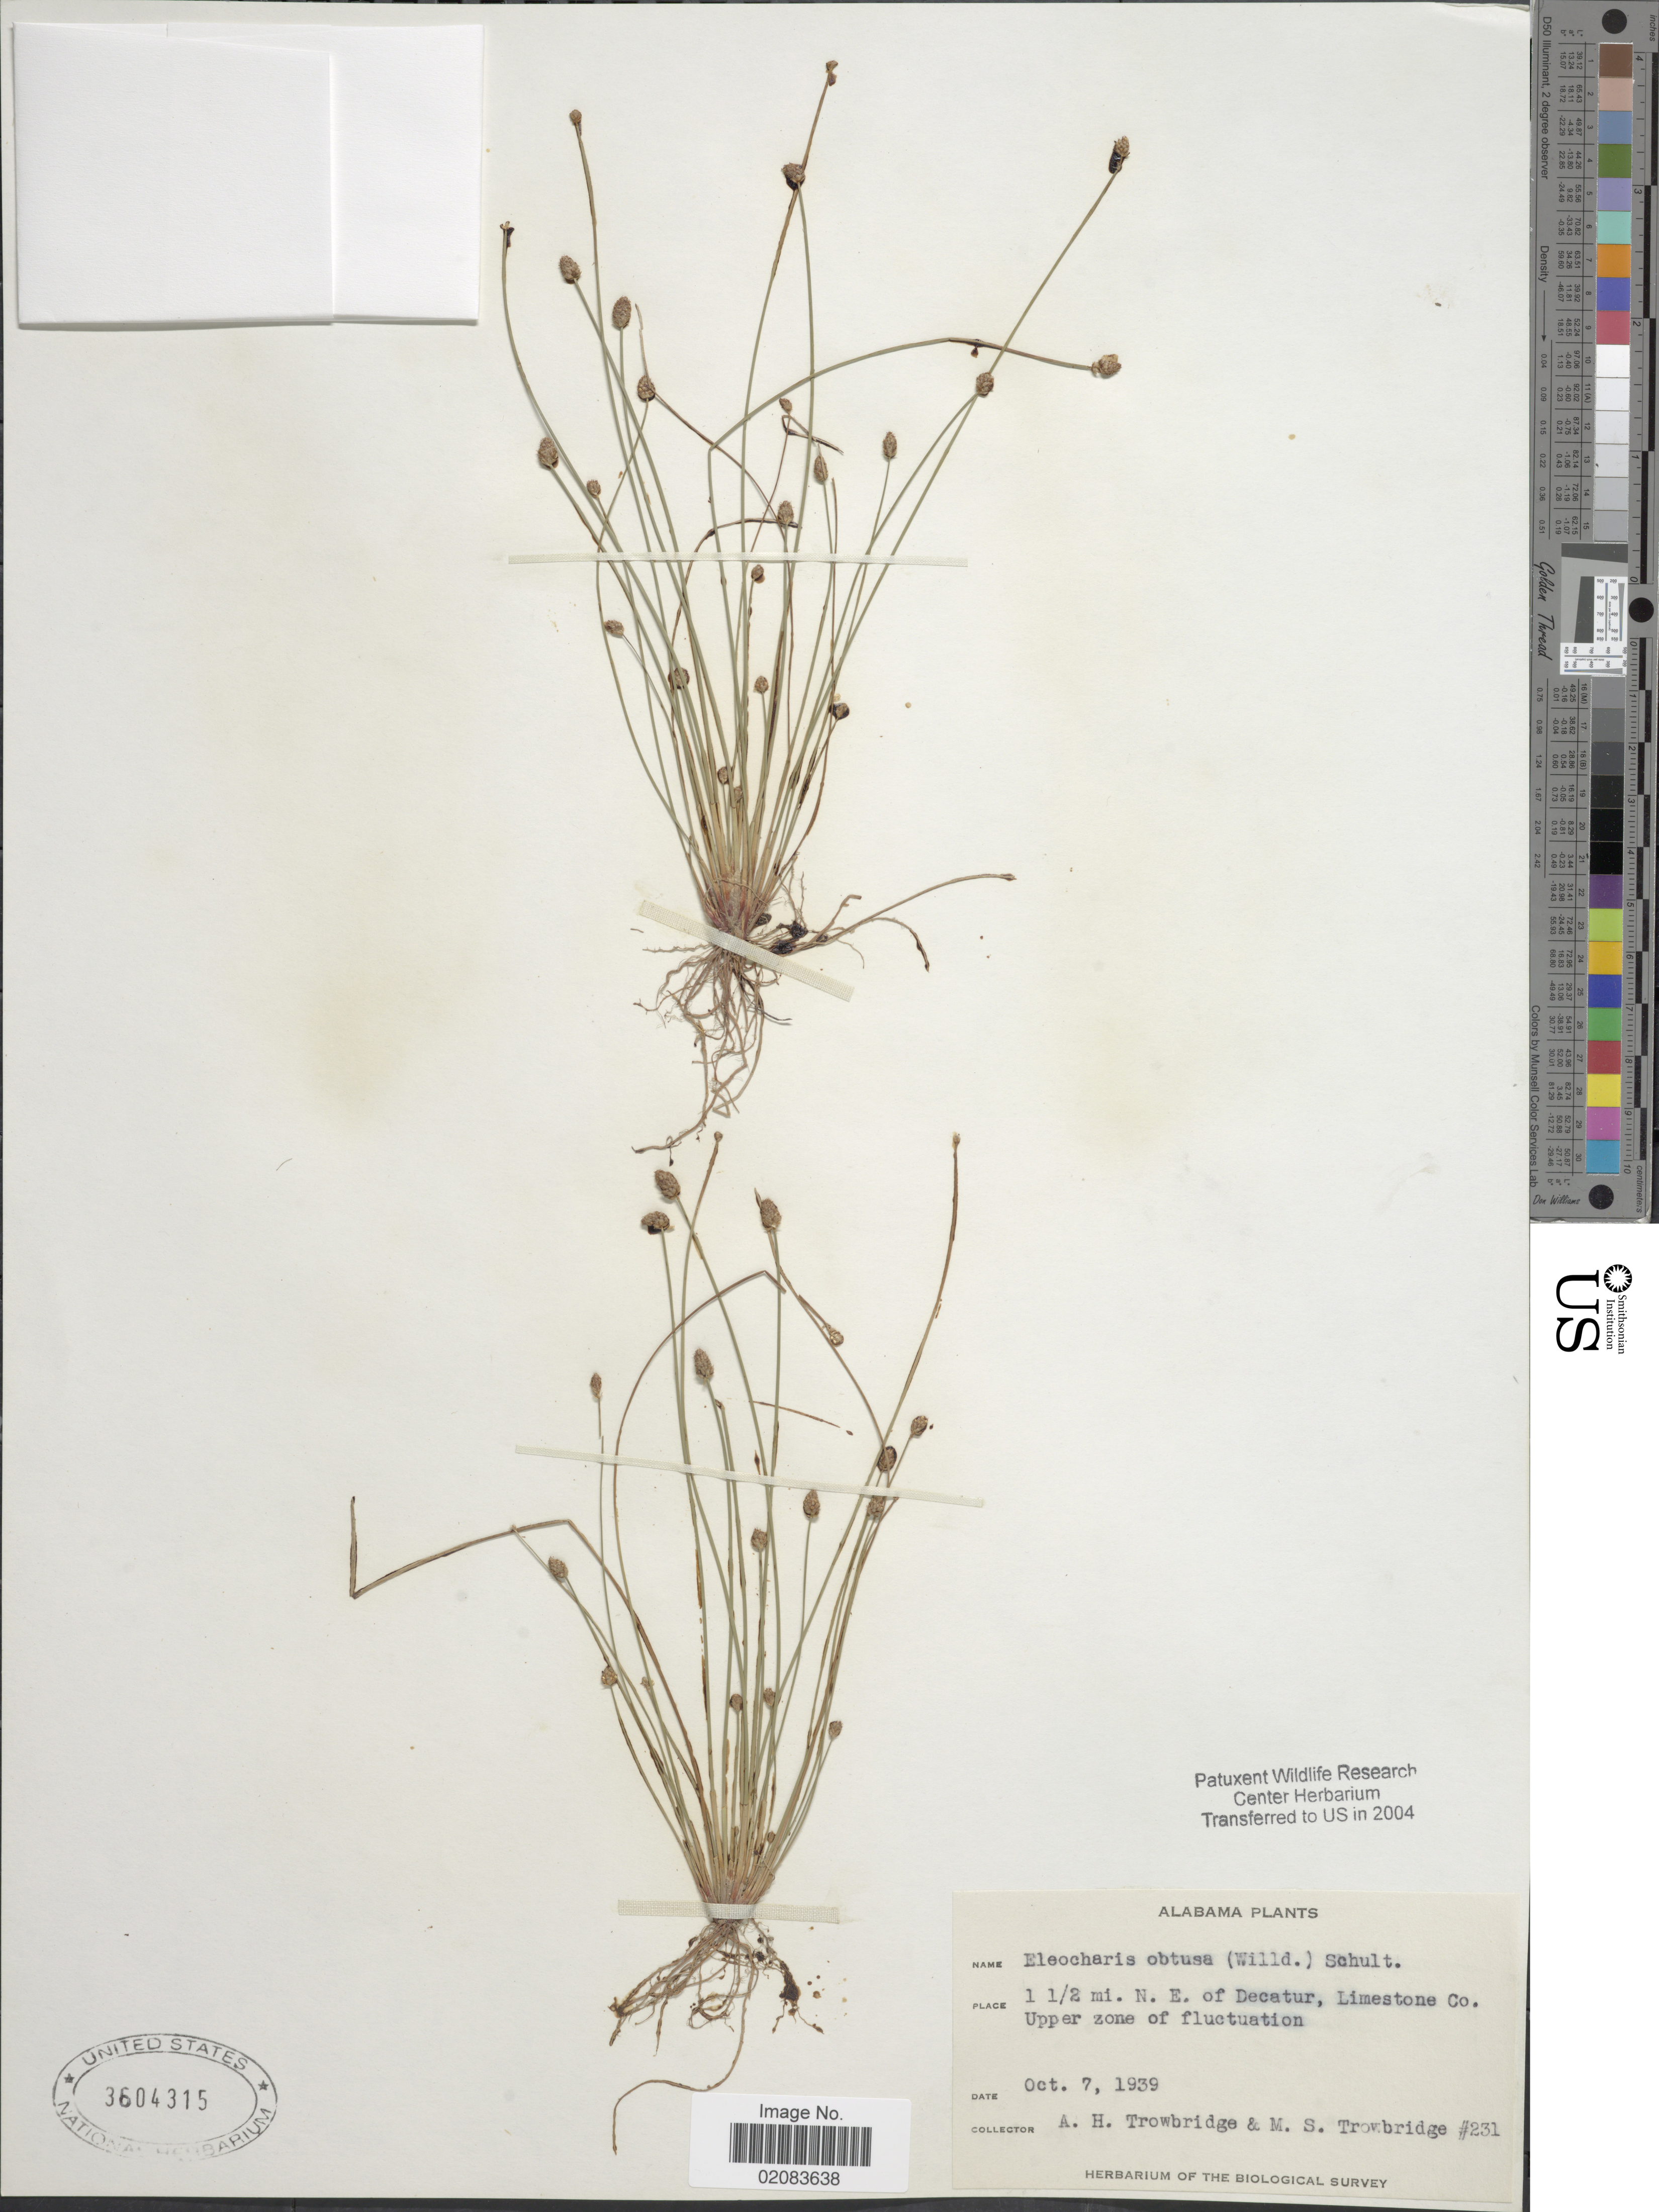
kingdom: Plantae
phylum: Tracheophyta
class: Liliopsida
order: Poales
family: Cyperaceae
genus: Eleocharis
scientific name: Eleocharis obtusa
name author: (Willd.) Schult.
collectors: A. H. Trowbridge & M. Trowbridge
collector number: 231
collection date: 1939-10-07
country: United States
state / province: Alabama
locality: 1 1/2 mi/ N.E. of Decatur, Limestone Co.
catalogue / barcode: US 3604315